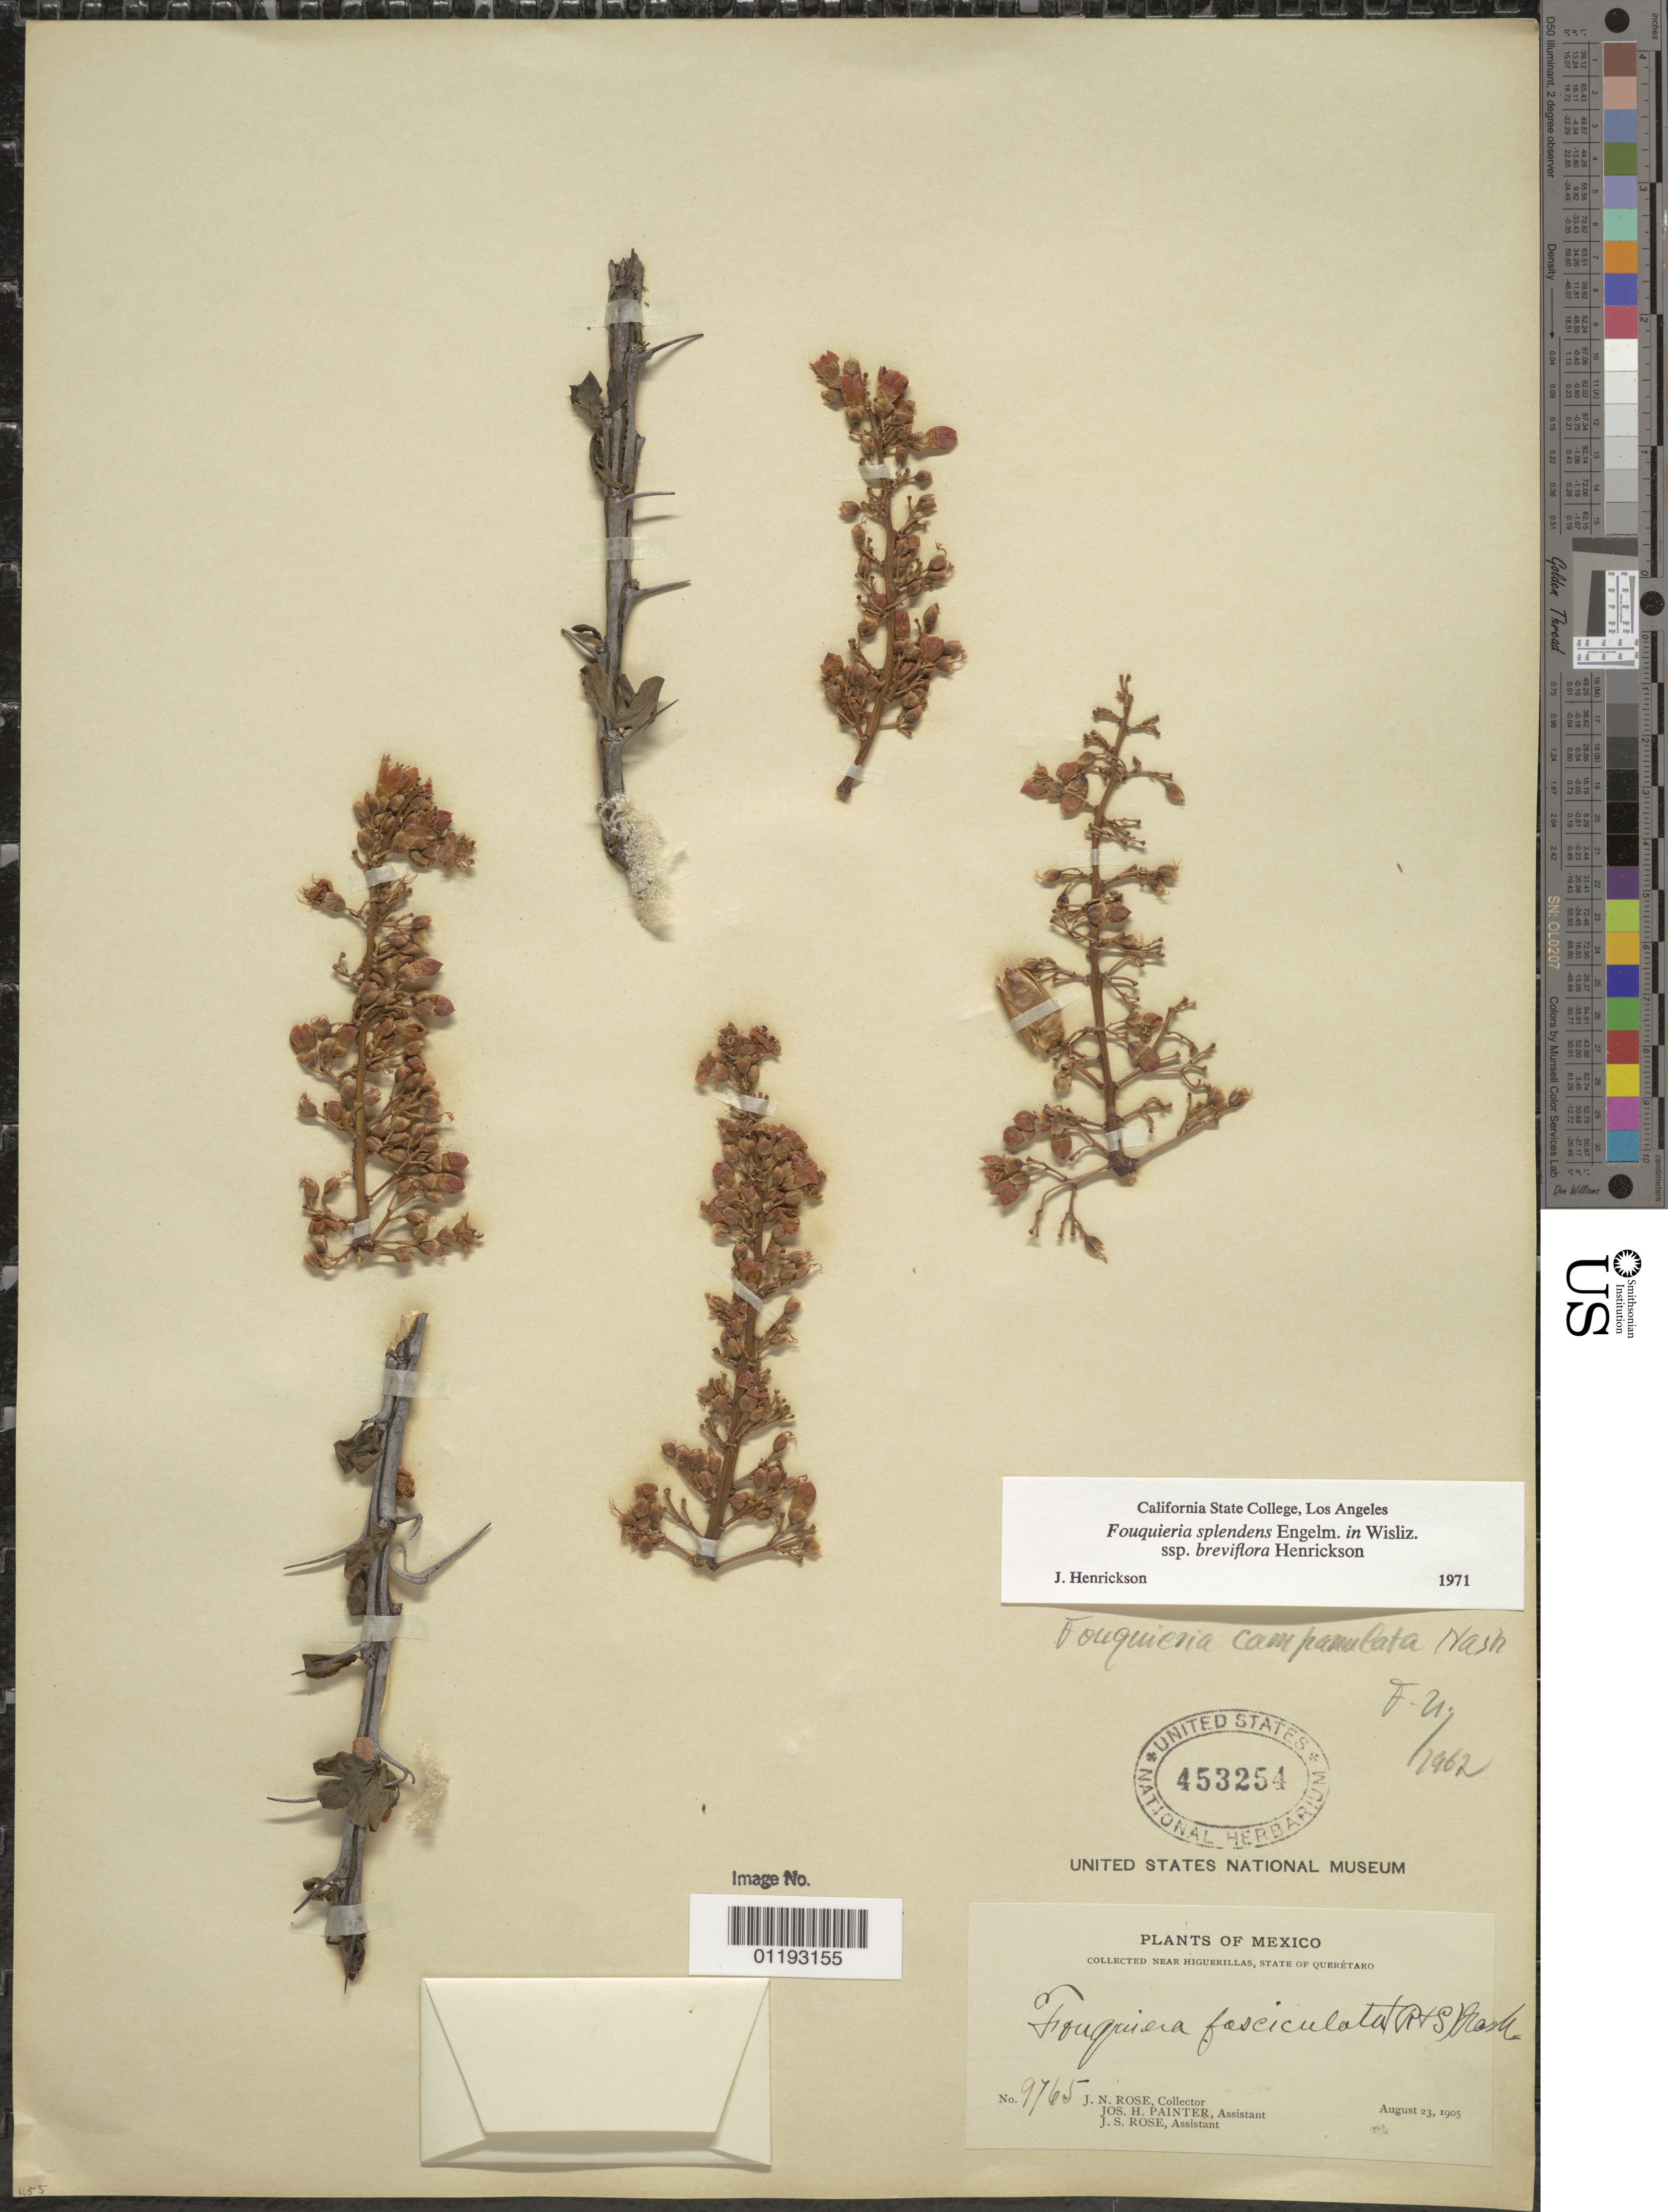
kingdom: Plantae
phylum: Tracheophyta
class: Magnoliopsida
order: Ericales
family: Fouquieriaceae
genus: Fouquieria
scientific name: Fouquieria splendens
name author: Engelm.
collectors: J. N. Rose, J. H. Painter & J. S. Rose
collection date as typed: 23 Aug 1905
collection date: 1905-08-23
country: Mexico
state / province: Querétaro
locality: Near Higuerillas, State of Querétaro.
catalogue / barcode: US 453254